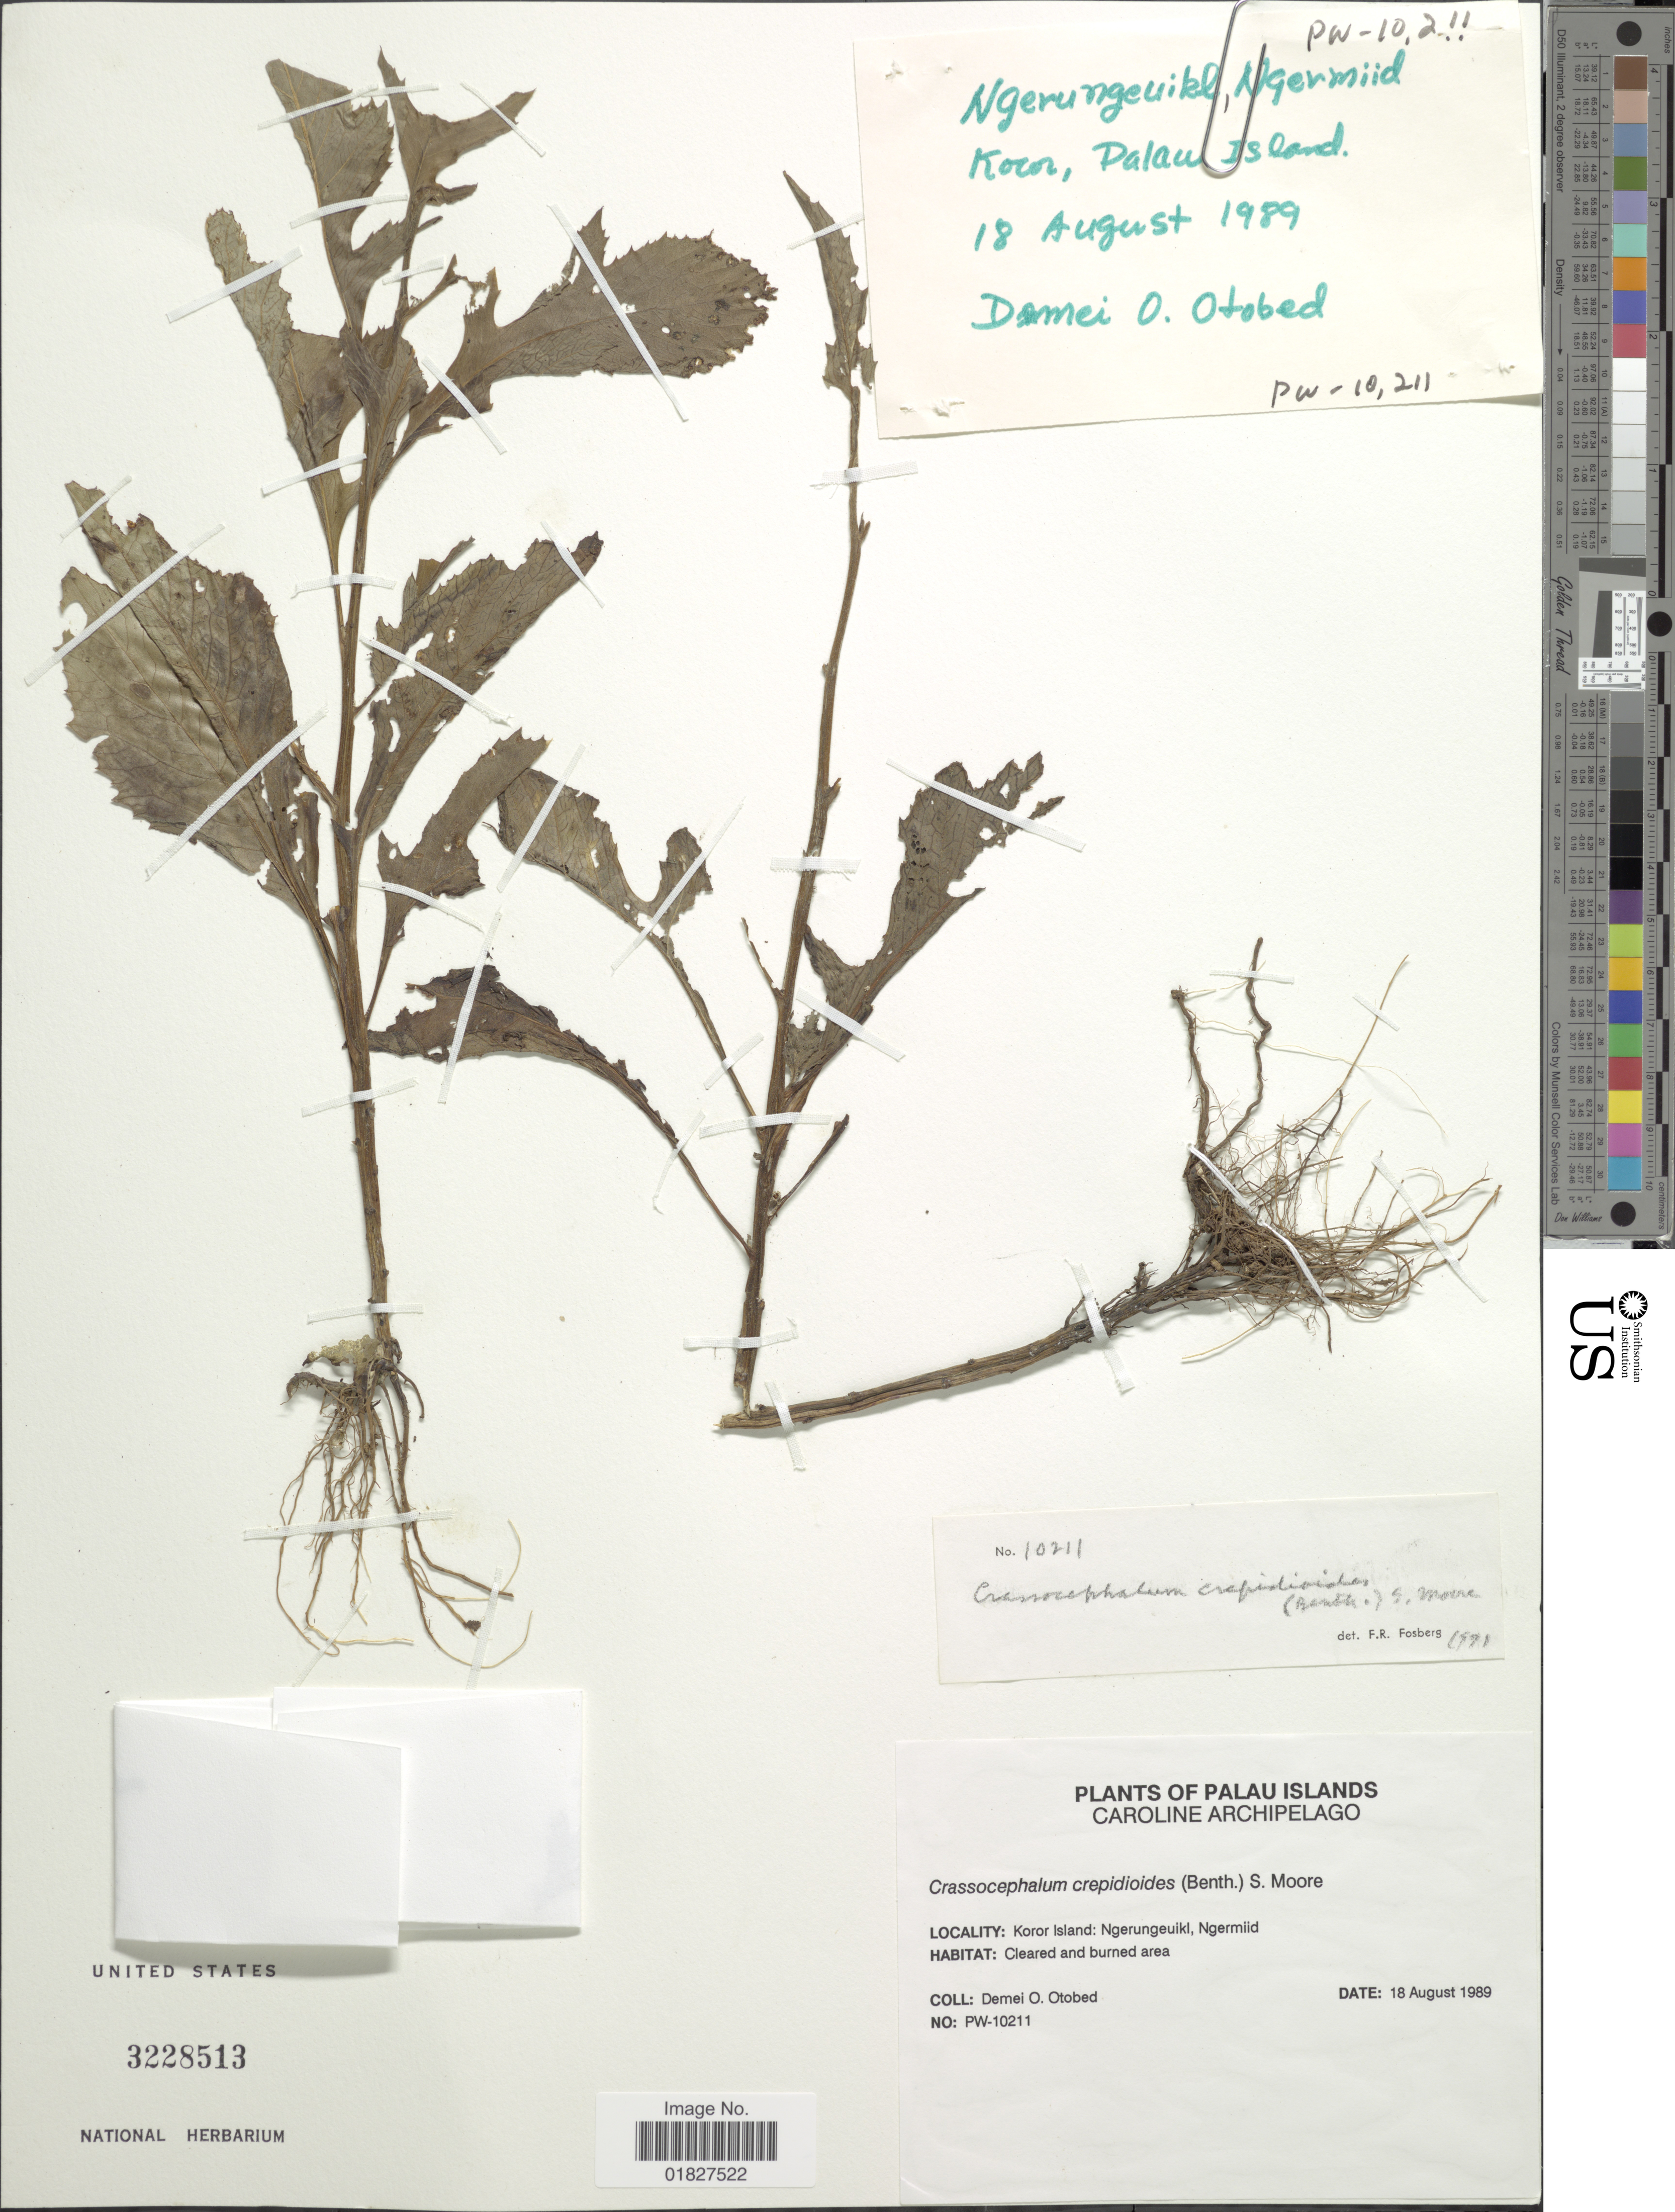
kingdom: Plantae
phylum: Tracheophyta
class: Magnoliopsida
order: Asterales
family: Asteraceae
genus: Crassocephalum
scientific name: Crassocephalum crepidioides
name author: (Benth.) S. Moore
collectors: D. O. Otobed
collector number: PW-10211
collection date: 1989-08-18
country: Palau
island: Oreor [Koror]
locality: Koror Island, Ngerungeuiki, Ngermiid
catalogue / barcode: US 3228513